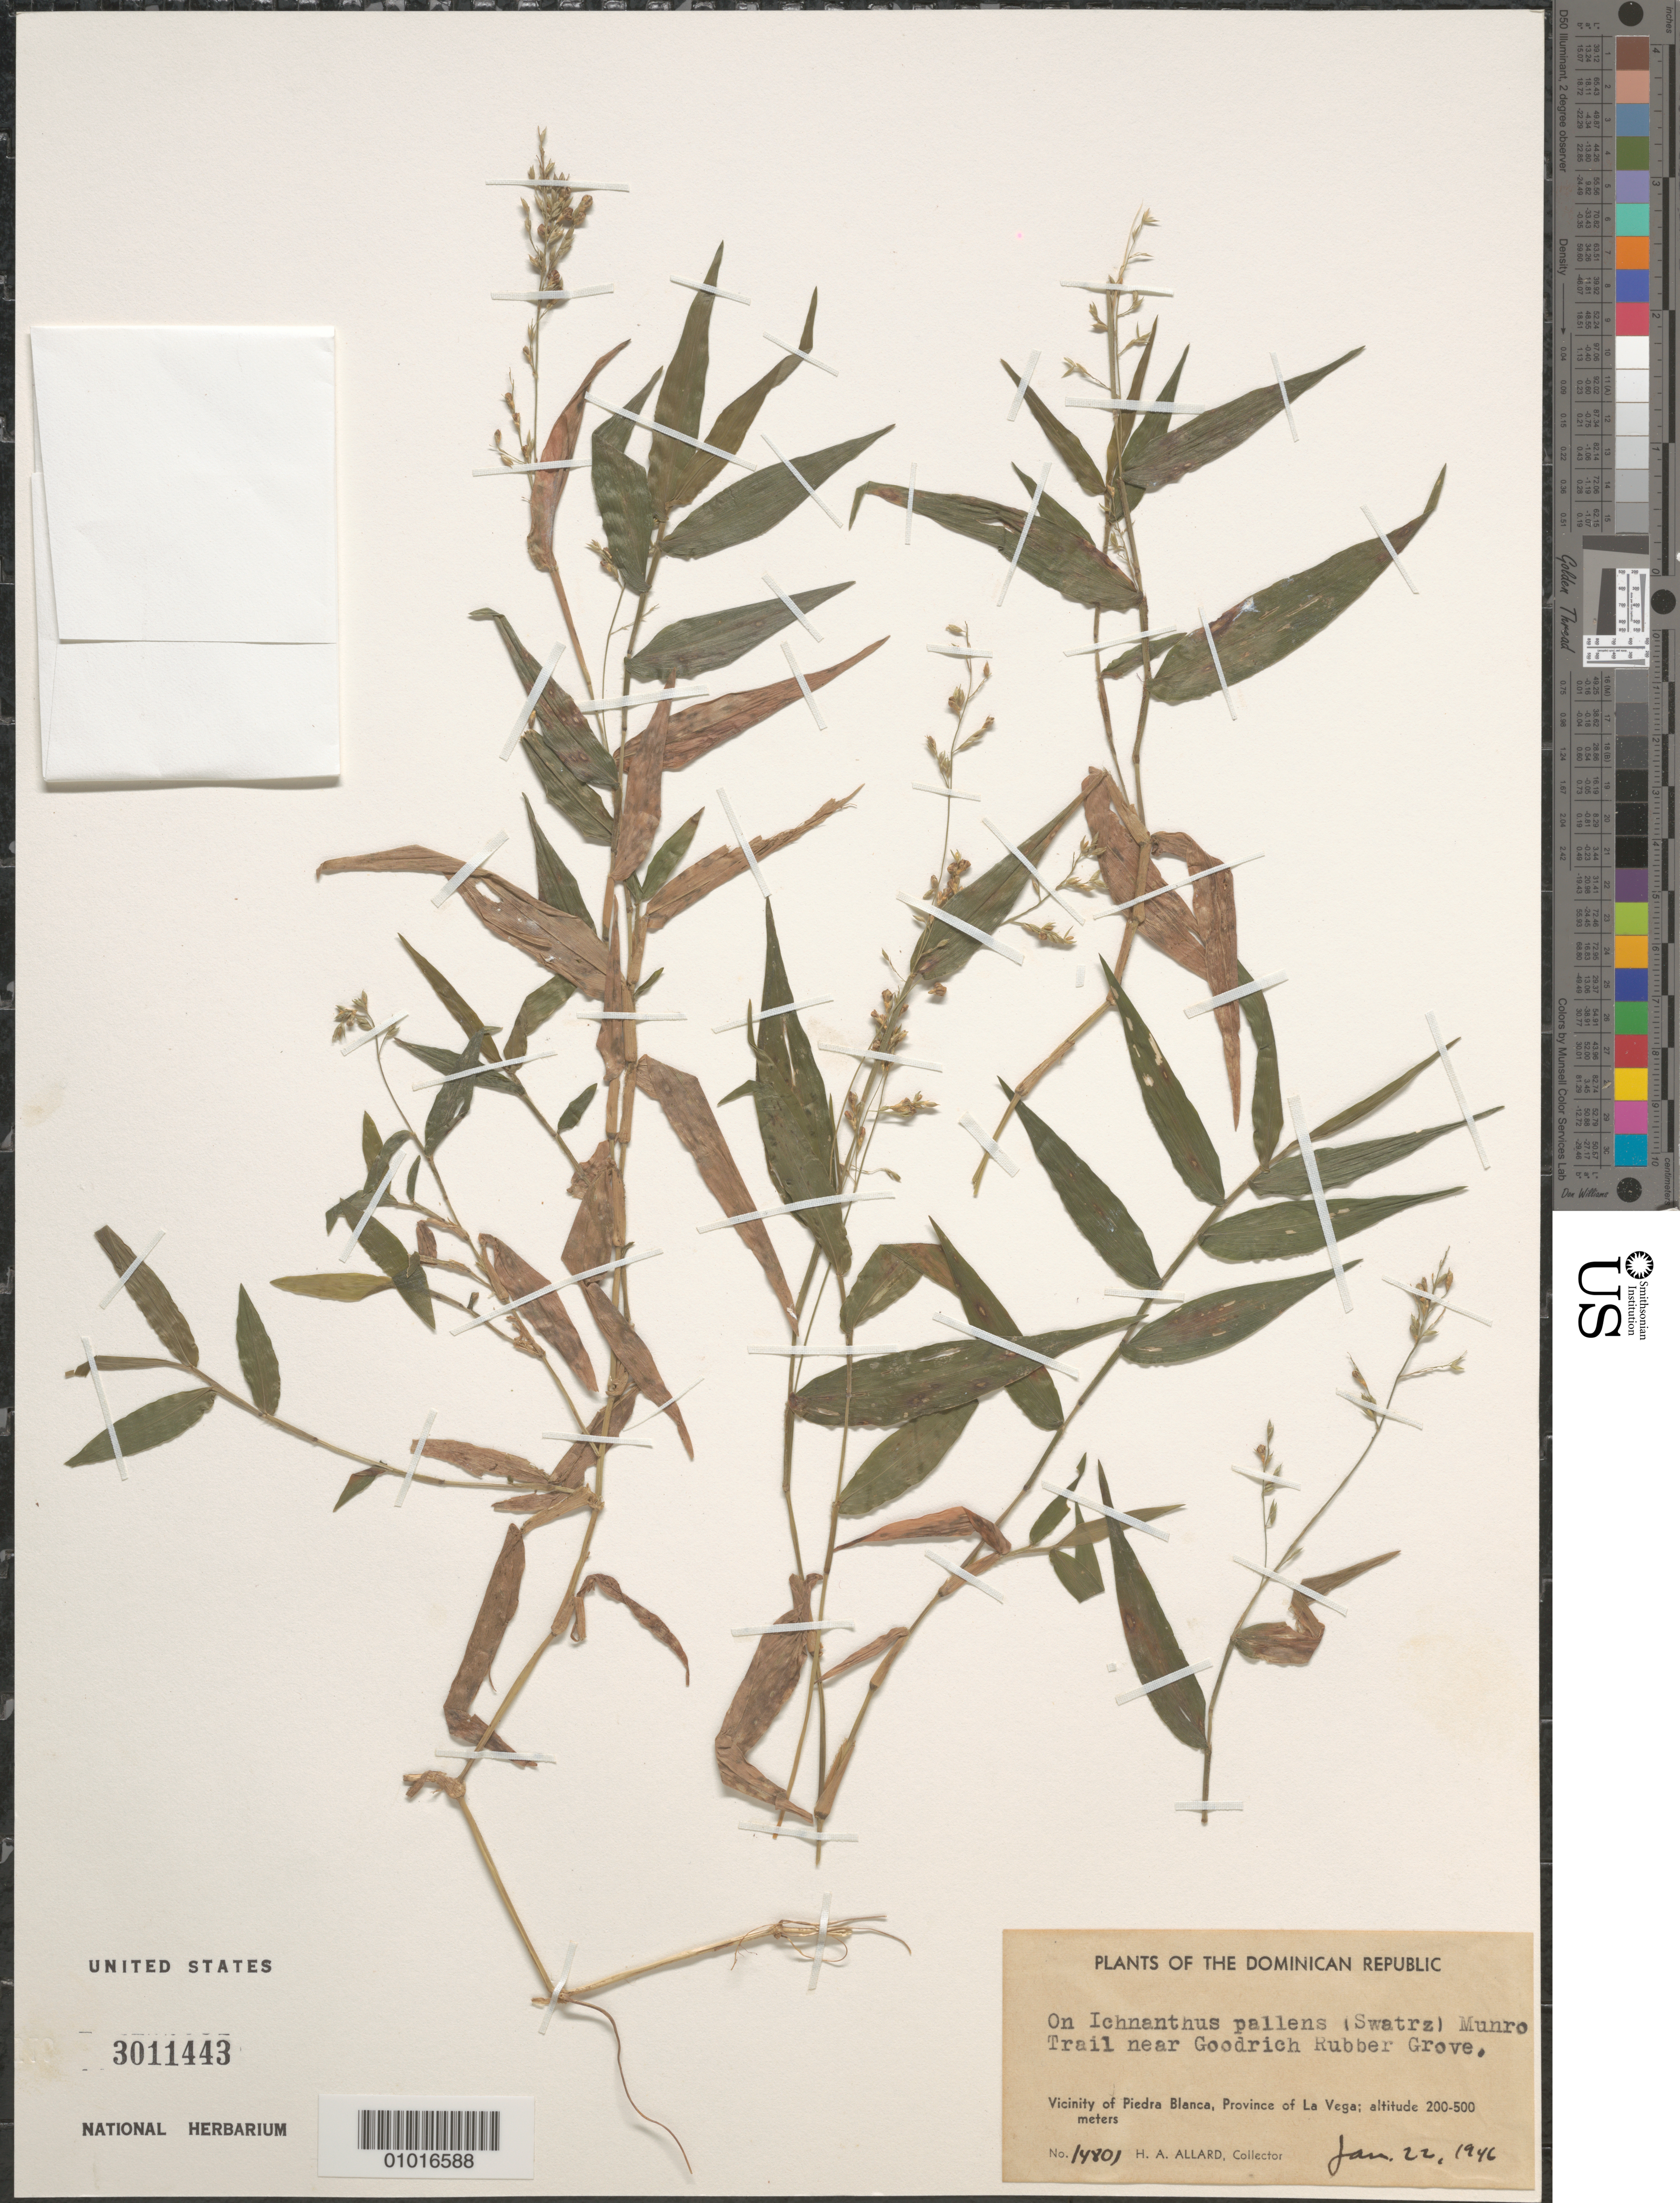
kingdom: Plantae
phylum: Tracheophyta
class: Liliopsida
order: Poales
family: Poaceae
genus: Ichnanthus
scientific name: Ichnanthus pallens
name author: (Sw.) Munro ex Benth.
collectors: H. A. Allard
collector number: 14801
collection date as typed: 22 Jan 1946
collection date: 1946-01-22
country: Dominican Republic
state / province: La Vega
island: Hispaniola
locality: Vicinity of Piedra Blancha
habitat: on trail near grove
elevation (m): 200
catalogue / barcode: US 3011443